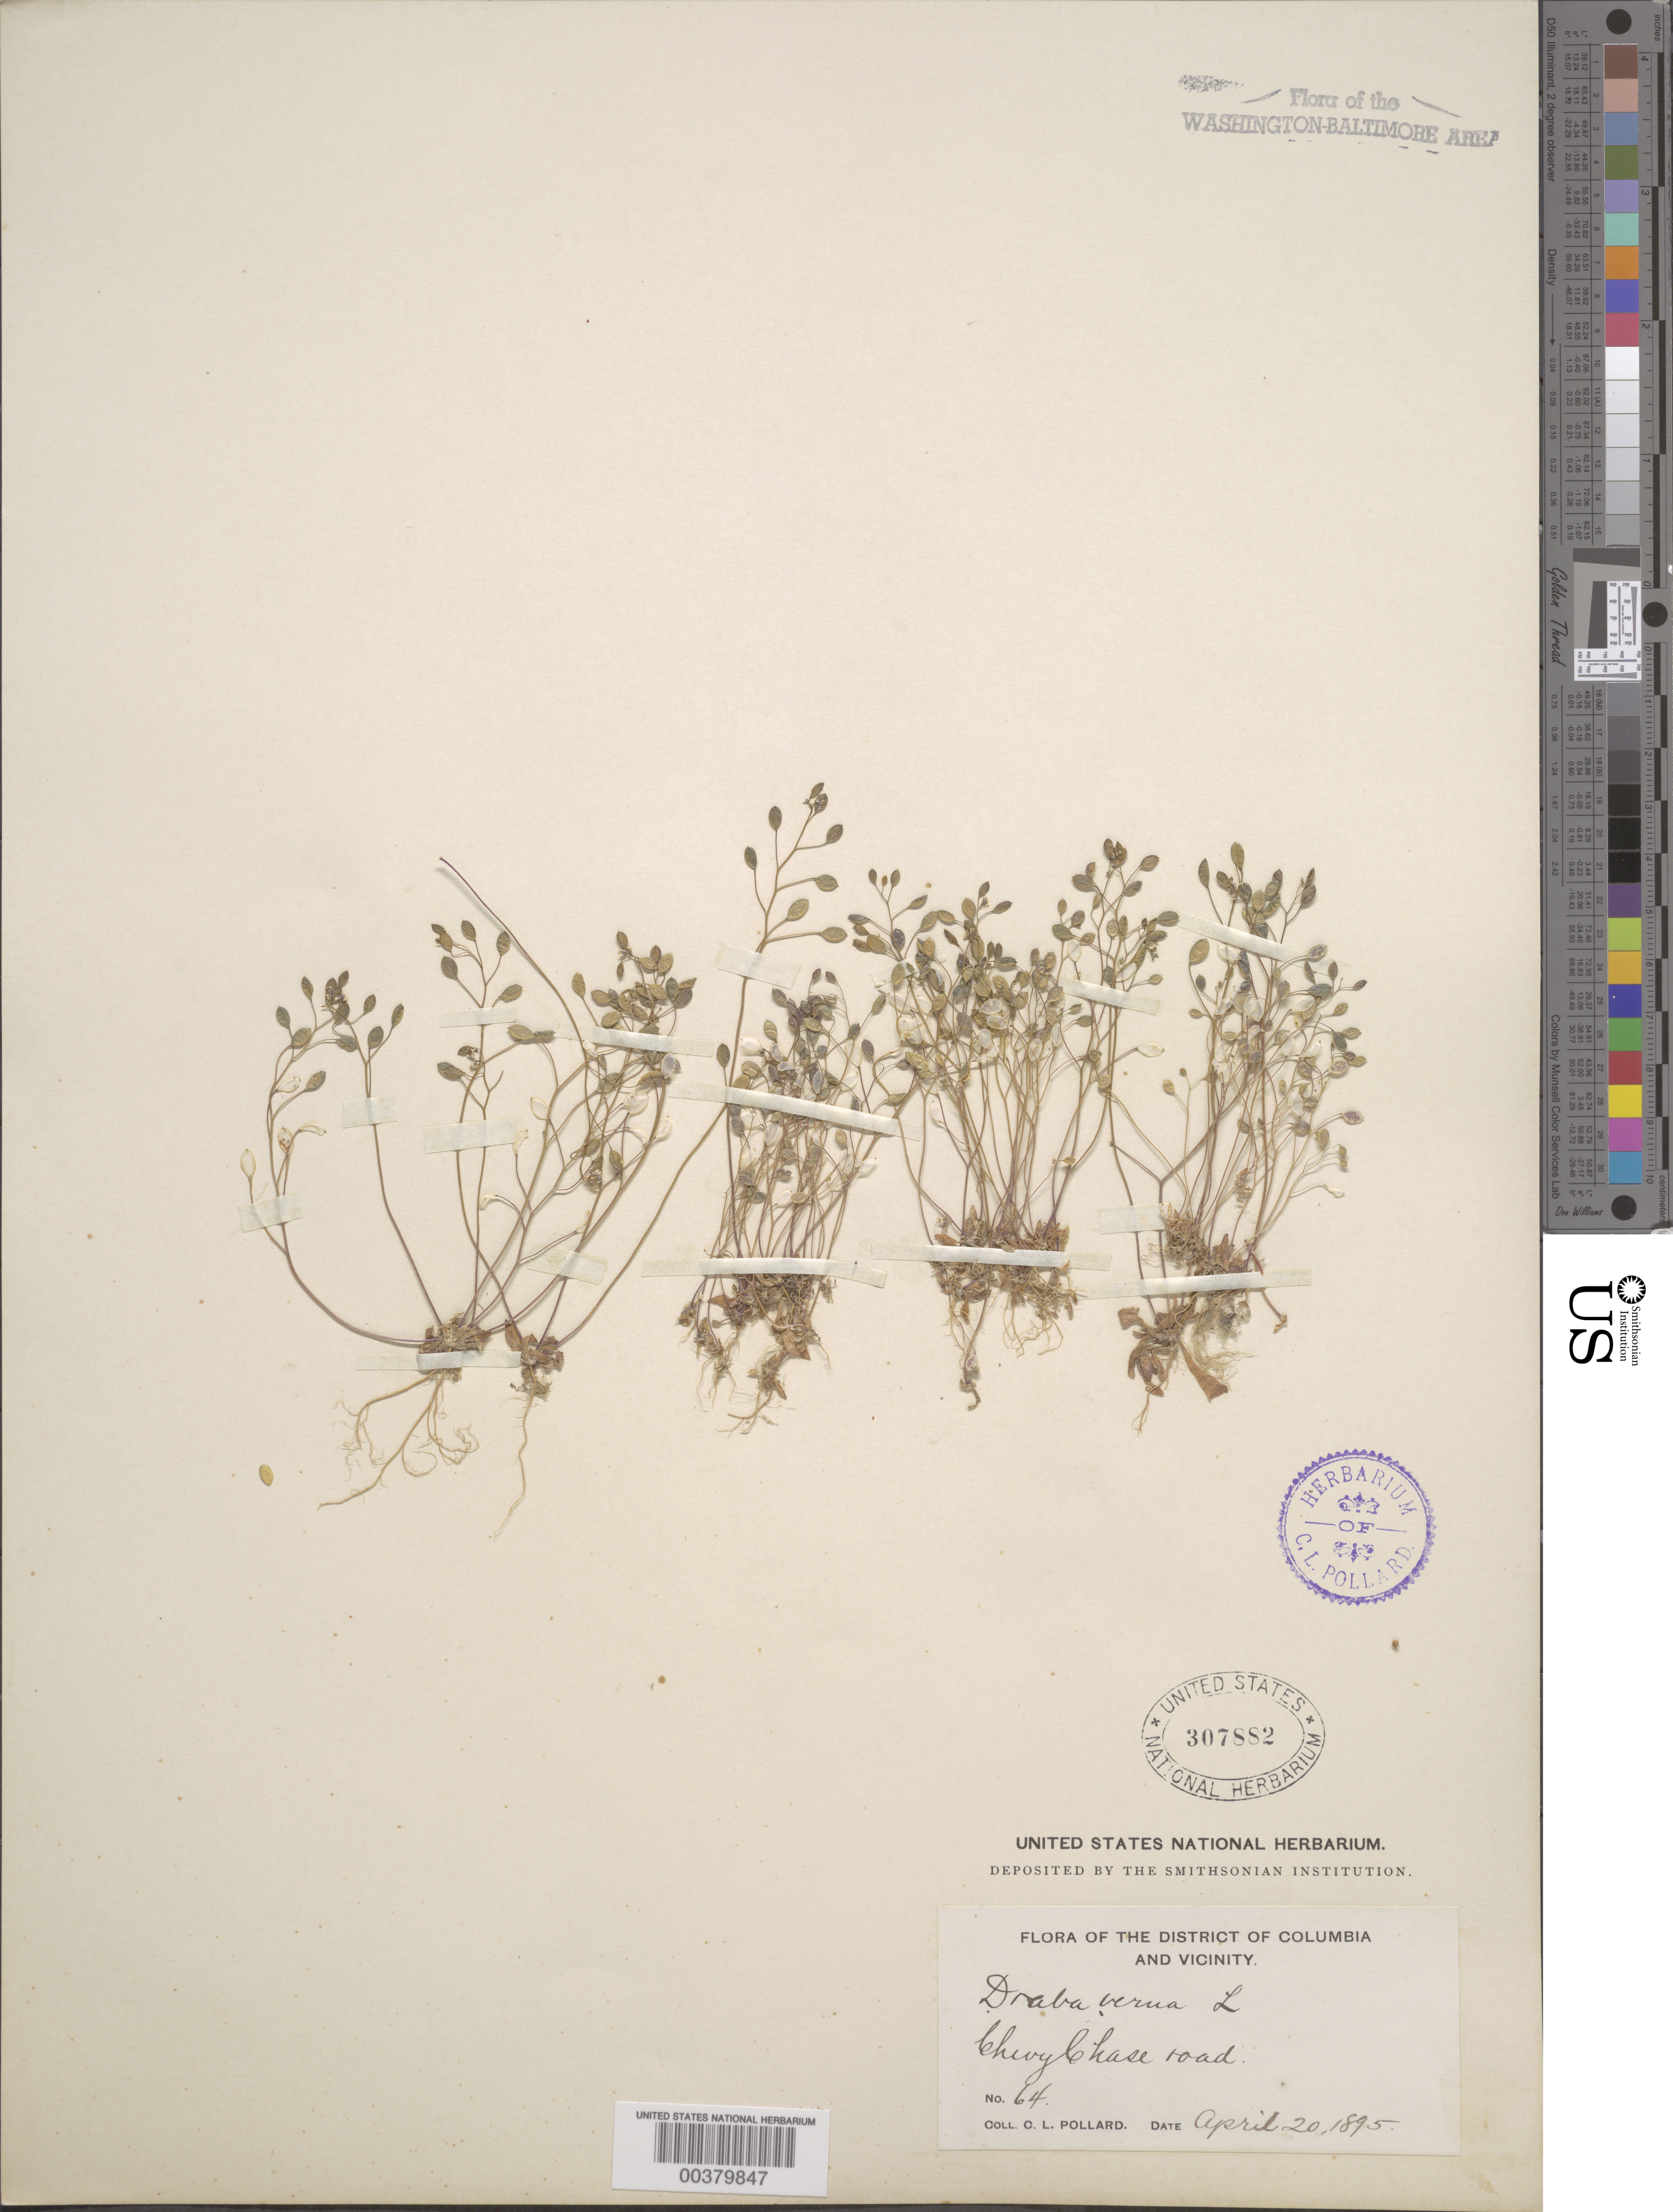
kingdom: Plantae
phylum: Tracheophyta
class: Magnoliopsida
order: Brassicales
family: Brassicaceae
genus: Draba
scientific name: Draba verna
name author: L.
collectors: C. L. Pollard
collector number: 64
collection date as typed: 20 Apr 1895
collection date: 1895-04-20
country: United States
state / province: District of Columbia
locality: Chevy Chase Road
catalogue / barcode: US 307882